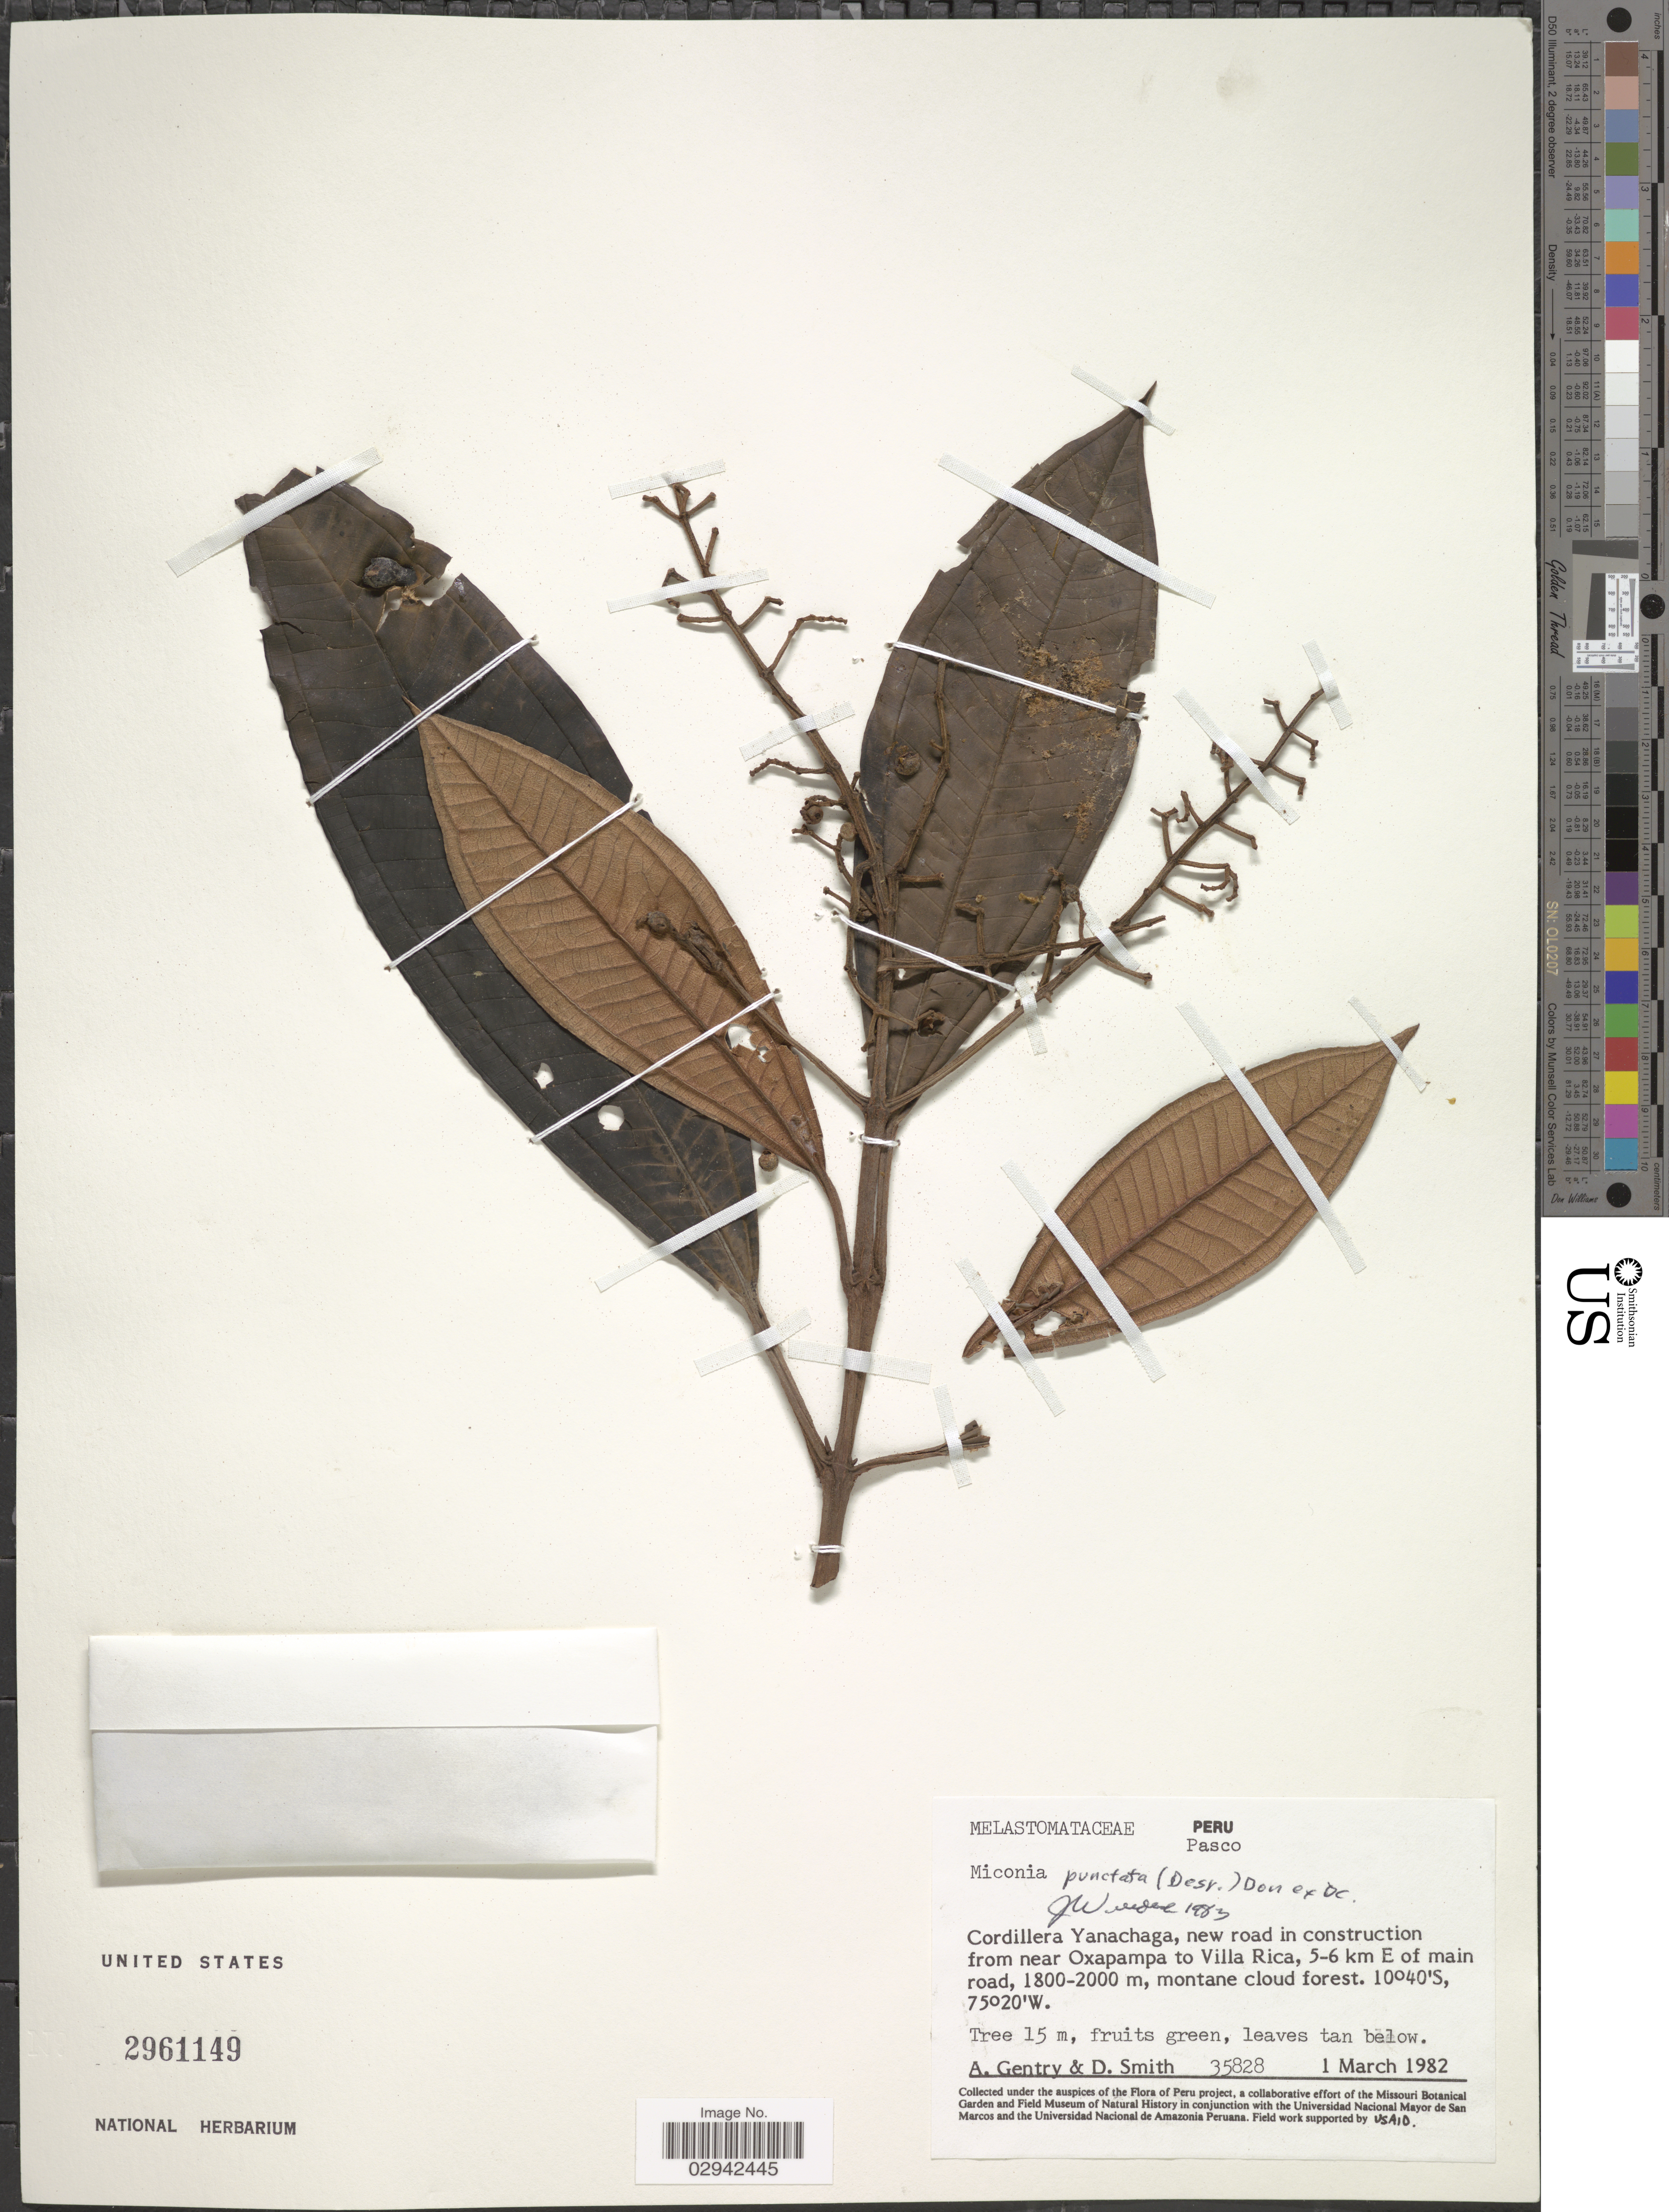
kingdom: Plantae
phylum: Tracheophyta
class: Magnoliopsida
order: Myrtales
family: Melastomataceae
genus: Miconia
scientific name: Miconia punctata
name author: (Desr.) D. Don ex DC.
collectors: A. H. Gentry & D. Smith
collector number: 35828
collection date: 1982-03-01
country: Peru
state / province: Pasco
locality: Pasco, Cordillera Yanachaga, new road in construction from near Oxapampa to Villa Rica, 5-6 km E of main road.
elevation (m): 1800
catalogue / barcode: US 2961149